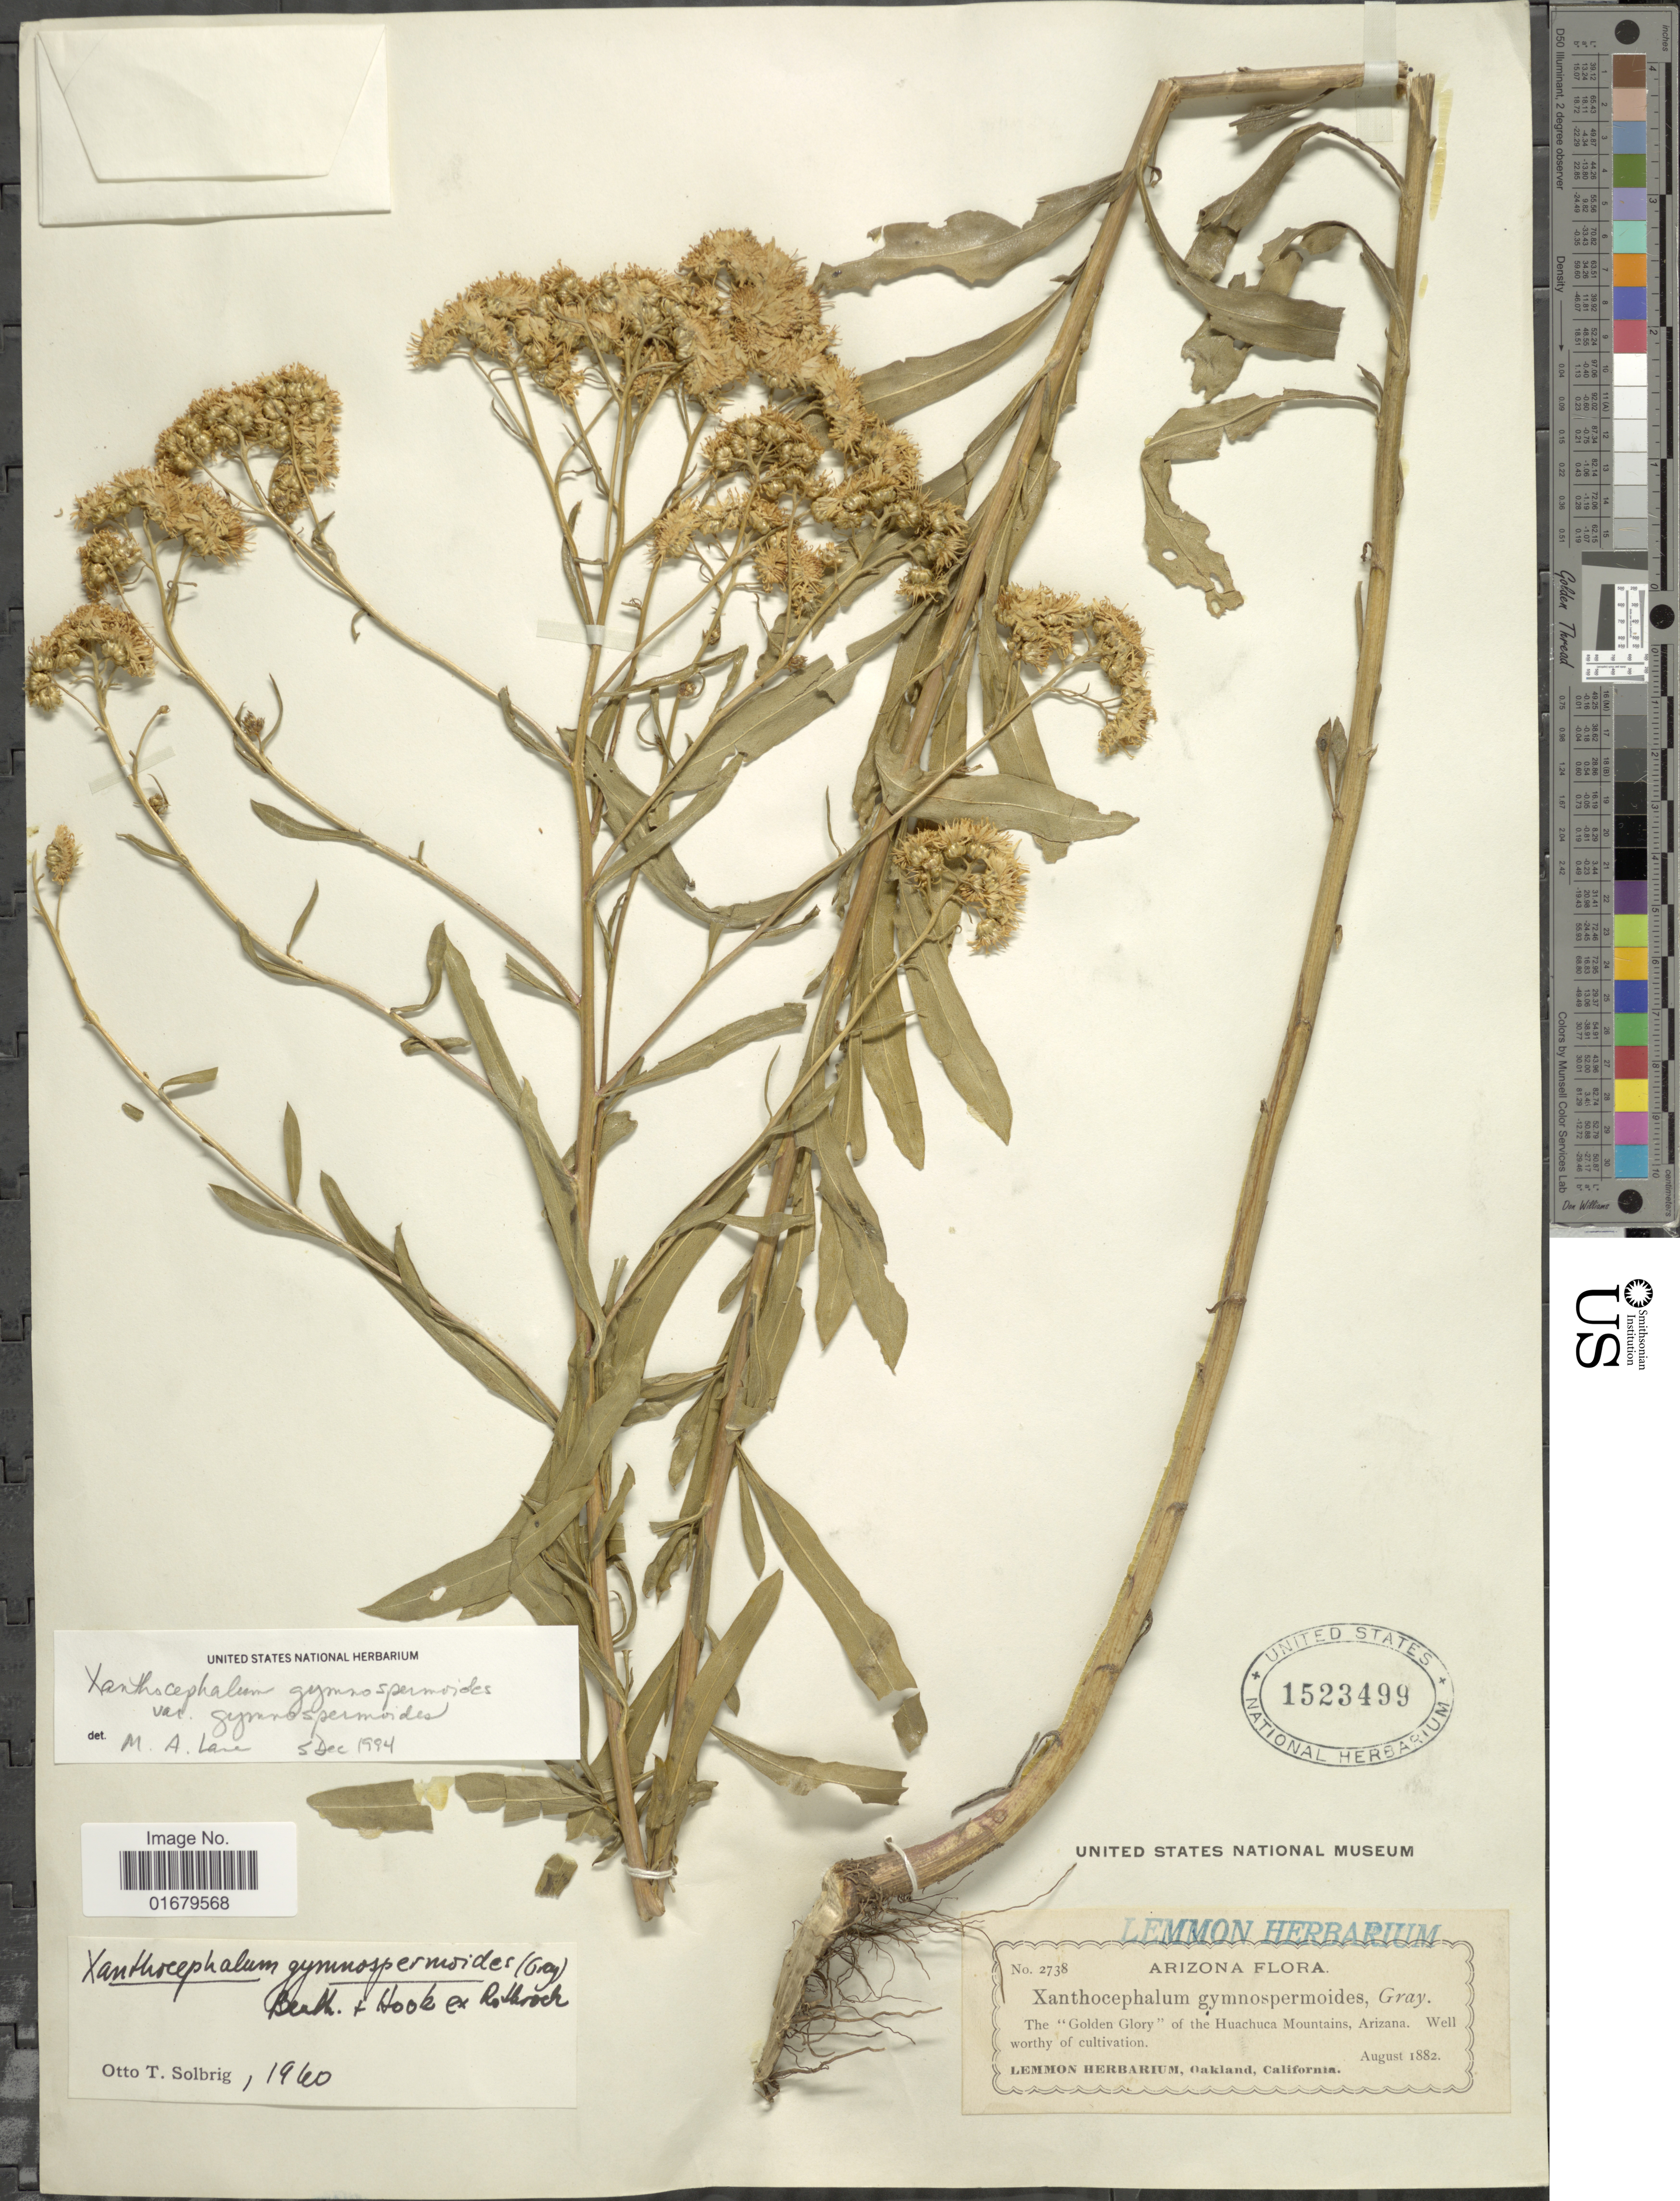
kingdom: Plantae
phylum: Tracheophyta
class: Magnoliopsida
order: Asterales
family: Asteraceae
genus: Xanthocephalum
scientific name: Xanthocephalum gymnospermoides var. gymnospermoides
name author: (A. Gray) Benth. & Hook. f.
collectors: ex herb. Lemmon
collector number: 2738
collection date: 1882-08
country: United States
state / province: Arizona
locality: The "Golden Glory" of the Huachuca Mountains, Arizana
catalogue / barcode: US 1523499